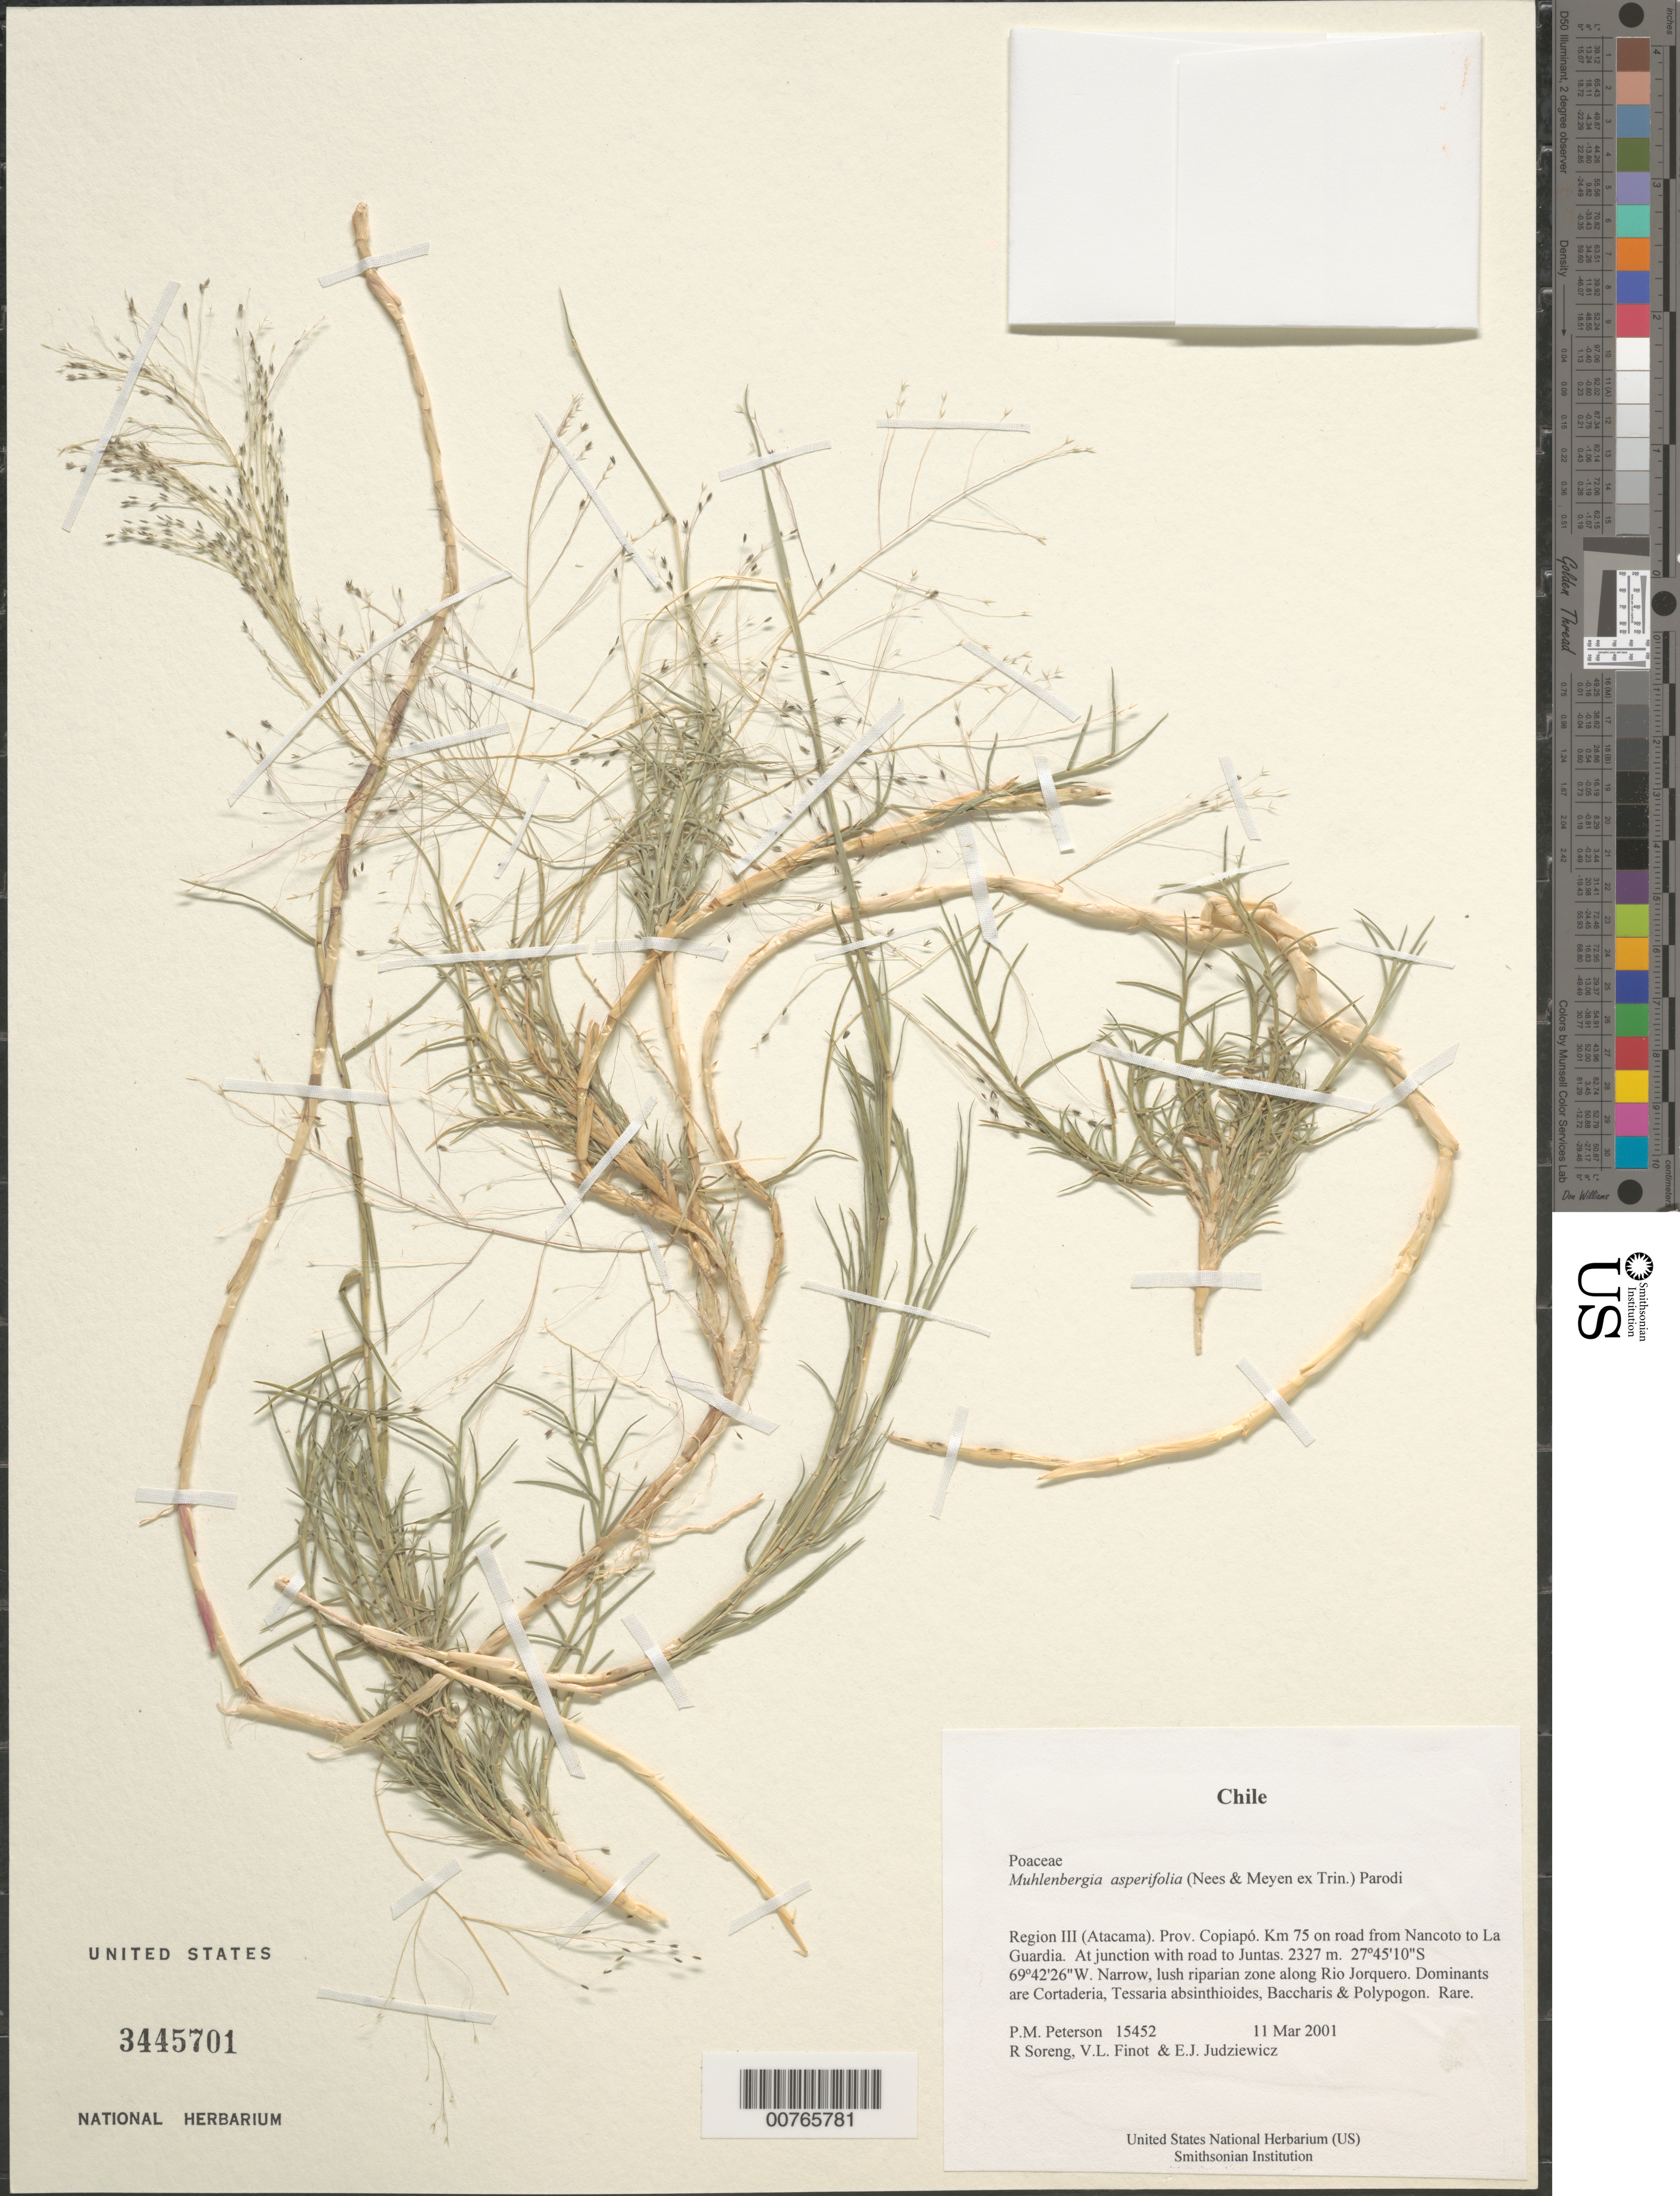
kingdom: Plantae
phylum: Tracheophyta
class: Liliopsida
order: Poales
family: Poaceae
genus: Muhlenbergia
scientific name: Muhlenbergia asperifolia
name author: (Nees & Meyen ex Trin.) Parodi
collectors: P. M. Peterson, R. J. Soreng, V. Finot & E. J. Judziewicz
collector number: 15452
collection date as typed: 11 Mar 2001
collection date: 2001-03-11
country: Chile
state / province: Atacama (III)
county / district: Copiapó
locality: Km 75 on road from Nancoto to La Guardia. At junction with road to Juntas.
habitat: Narrow, lush riparian zone along Rio Jorquero.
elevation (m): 2327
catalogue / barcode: US 3445701